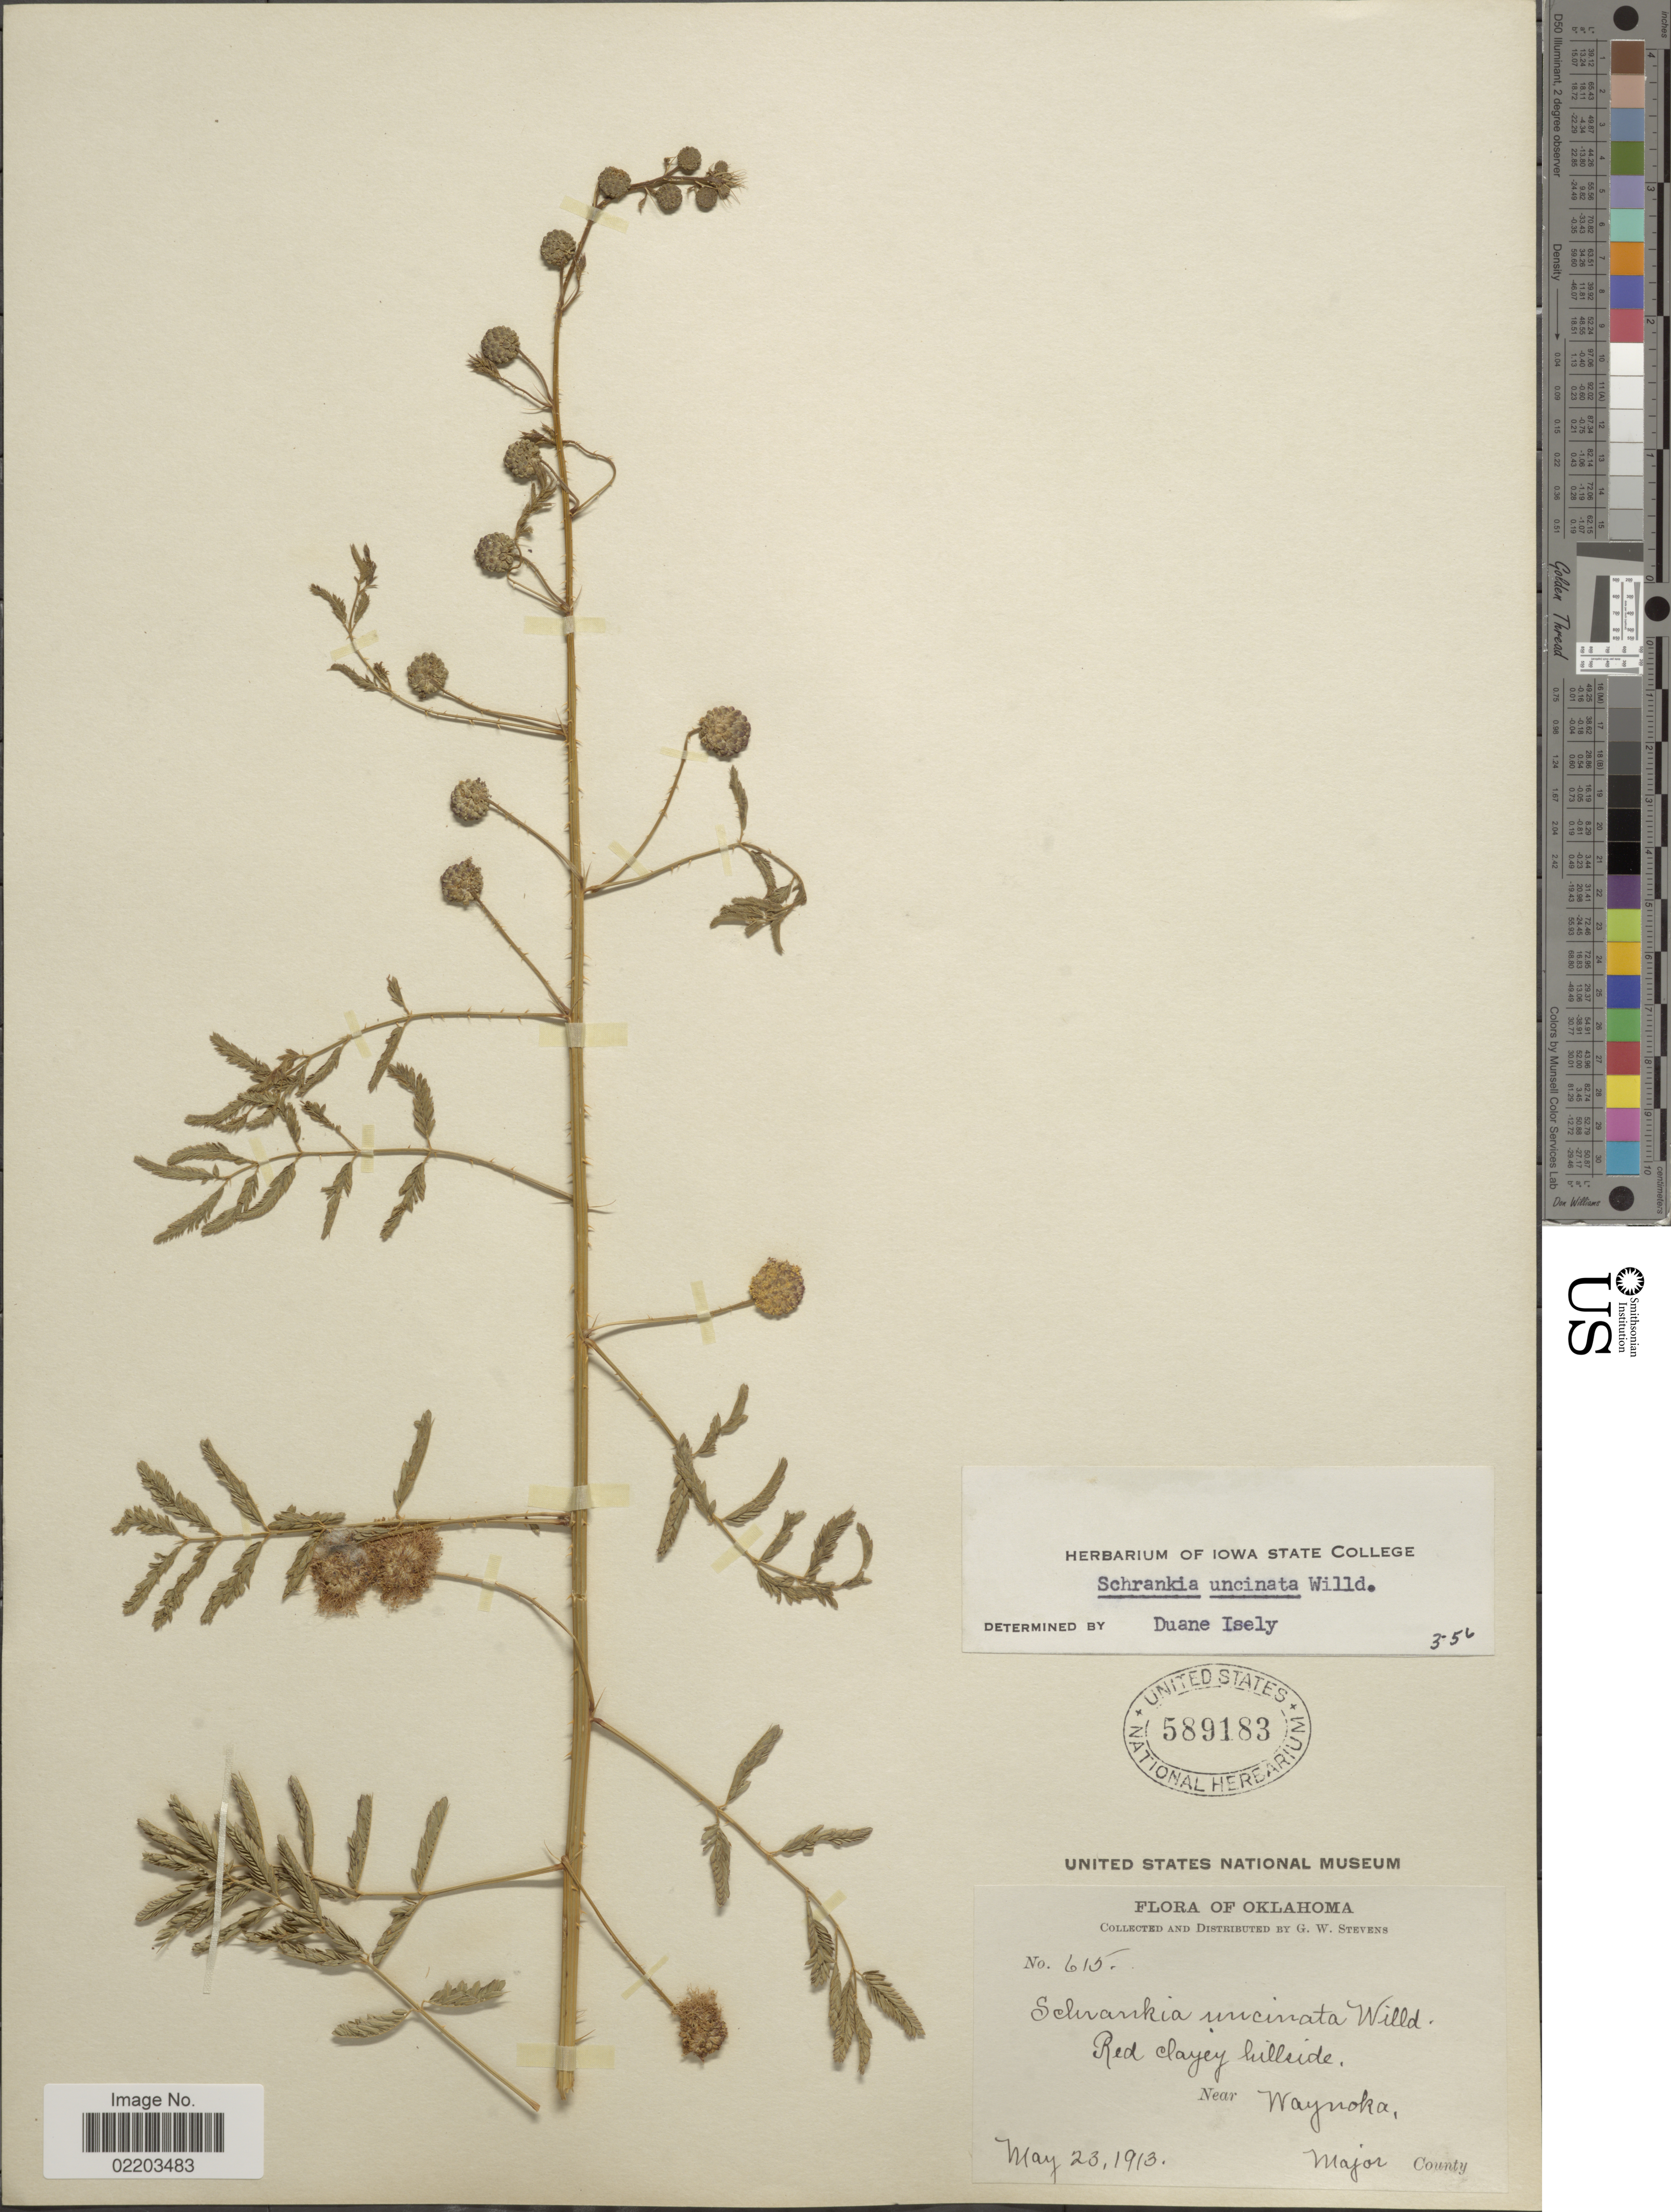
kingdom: Plantae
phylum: Tracheophyta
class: Magnoliopsida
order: Fabales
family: Fabaceae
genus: Mimosa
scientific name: Mimosa nuttallii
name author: (DC.) B.L. Turner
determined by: Strong, M. T., (US), Smithsonian Institution - National Museum of Natural History (UNITED STATES)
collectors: G. W. Stevens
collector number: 615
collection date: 1913-05-23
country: United States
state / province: Oklahoma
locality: Red clayey hillside, Near Waynoka, Major County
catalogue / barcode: US 589183